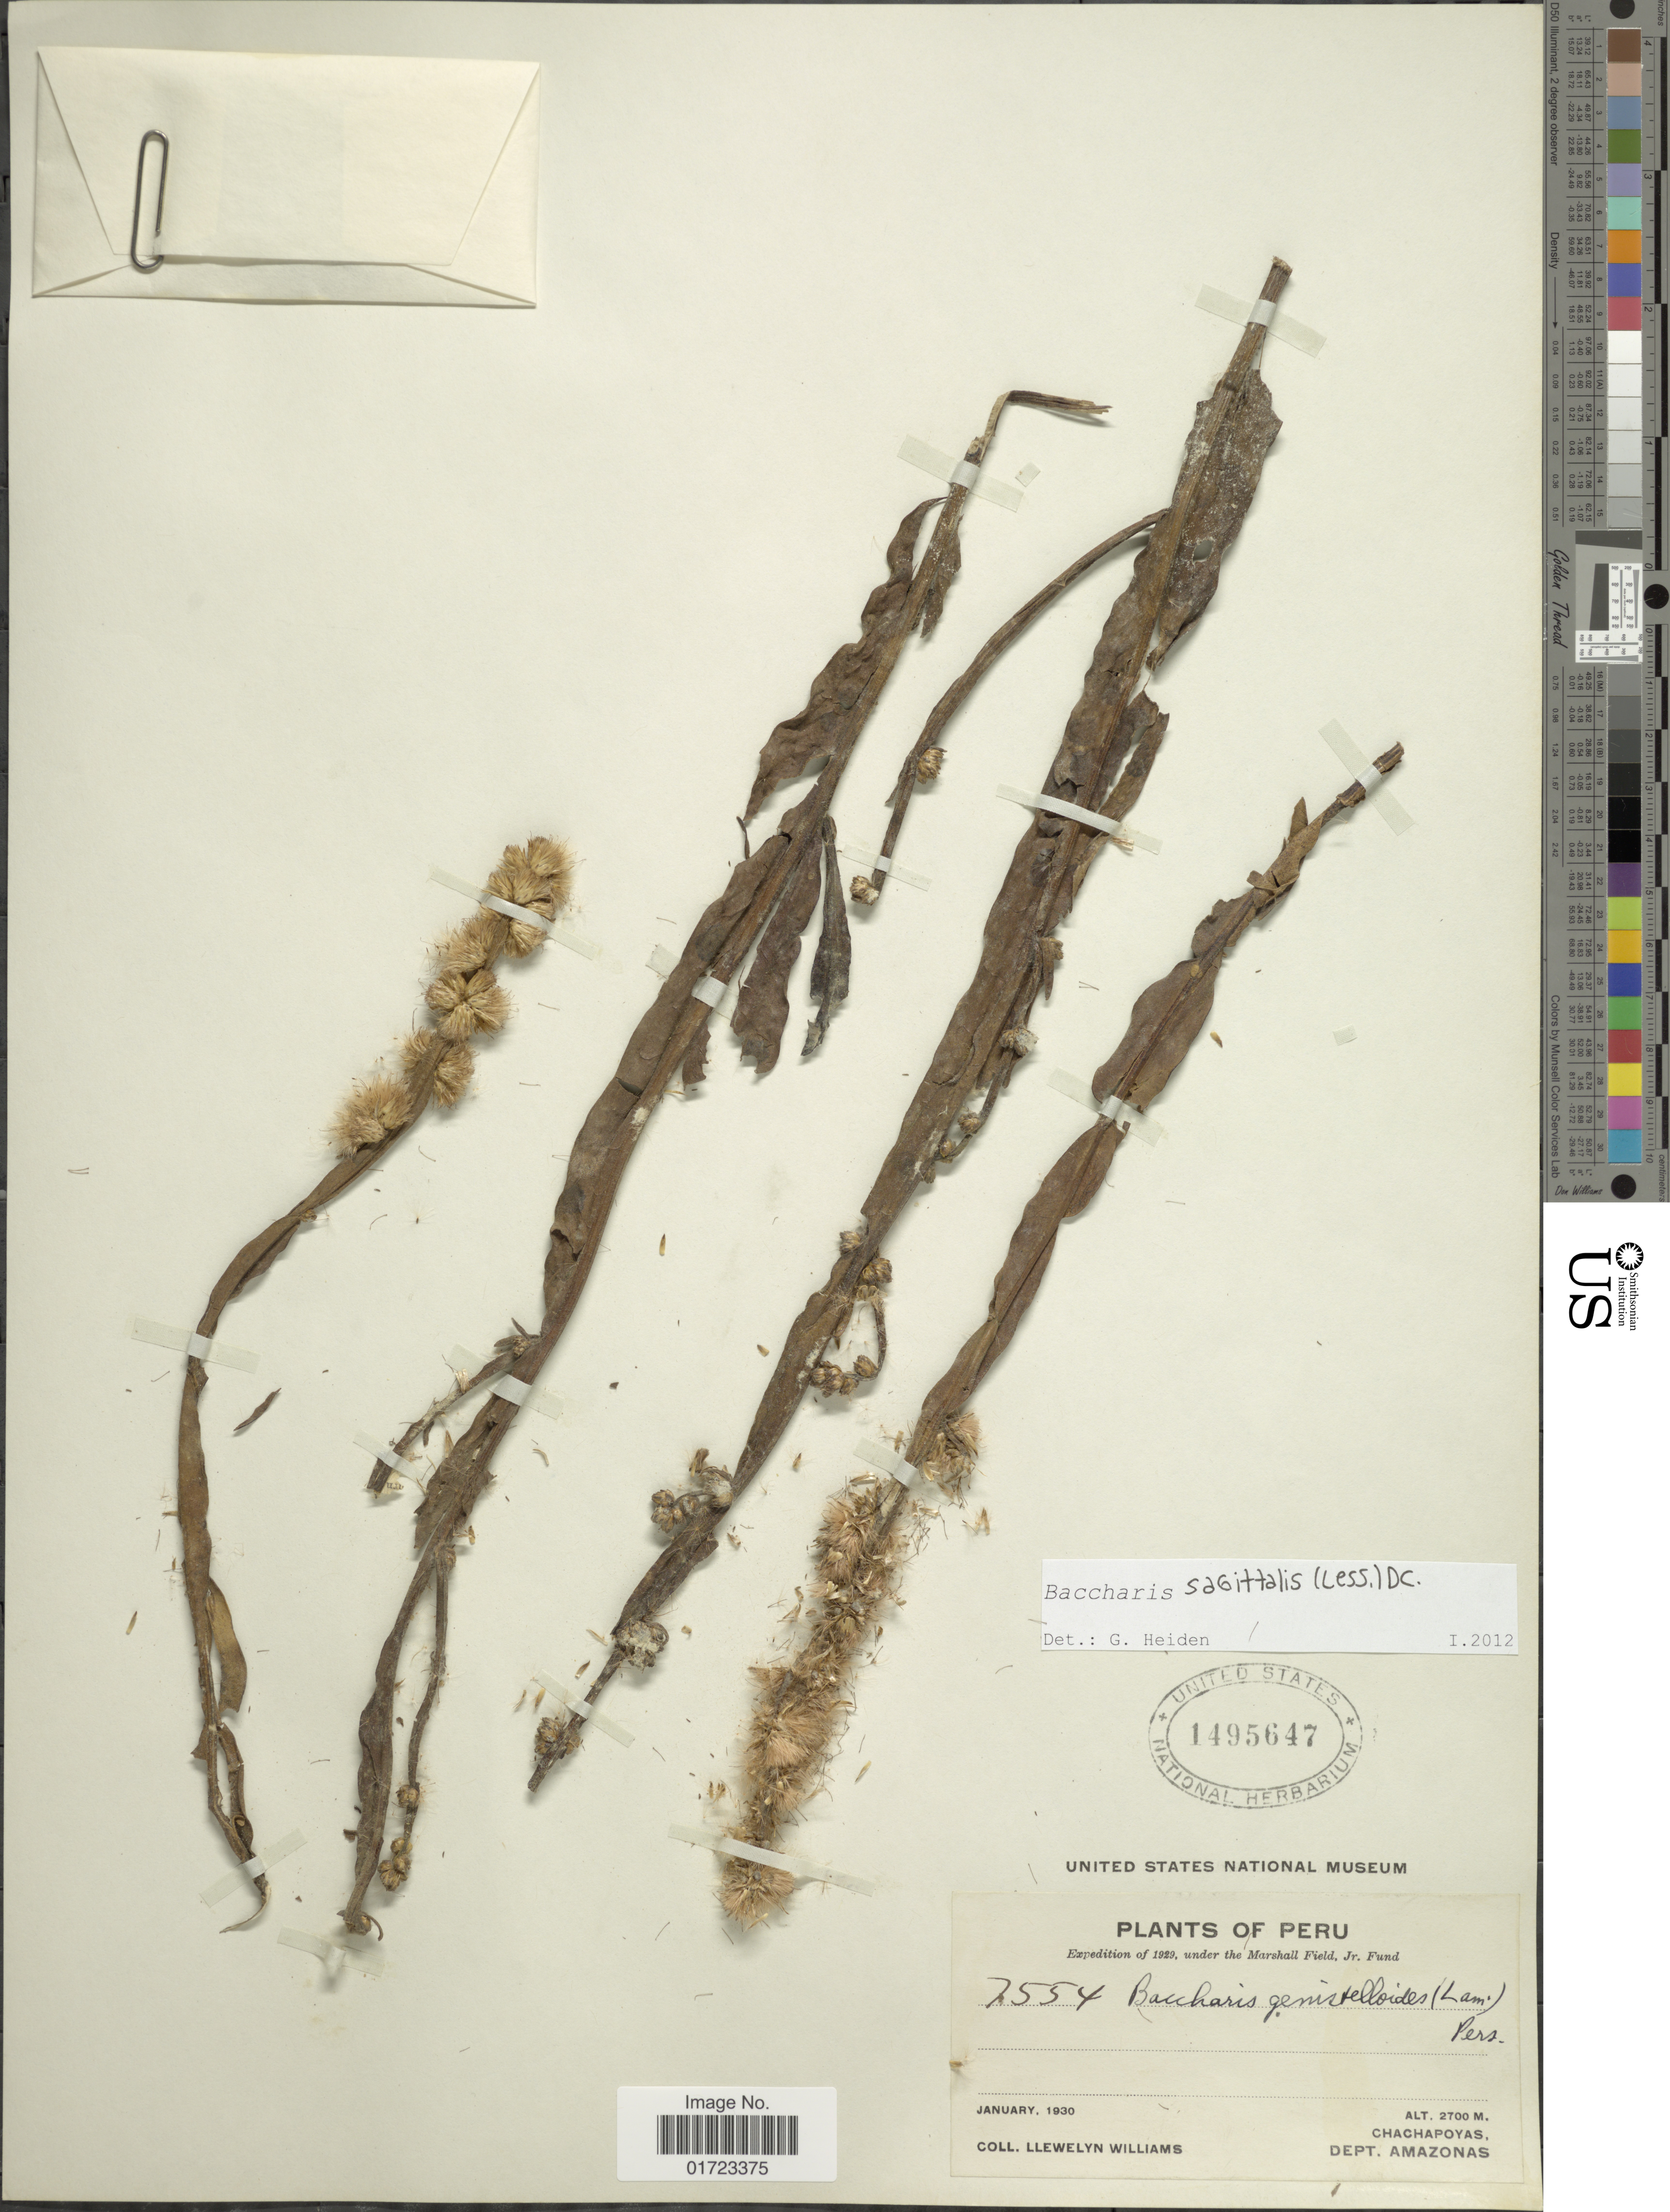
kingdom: Plantae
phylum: Tracheophyta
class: Magnoliopsida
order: Asterales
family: Asteraceae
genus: Baccharis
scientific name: Baccharis sagittalis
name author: (Less.) DC.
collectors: Ll. Williams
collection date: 1930-01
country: Peru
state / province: Amazonas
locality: Chachapoyas, Dept. Amazonas.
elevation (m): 2700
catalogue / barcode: US 1495647